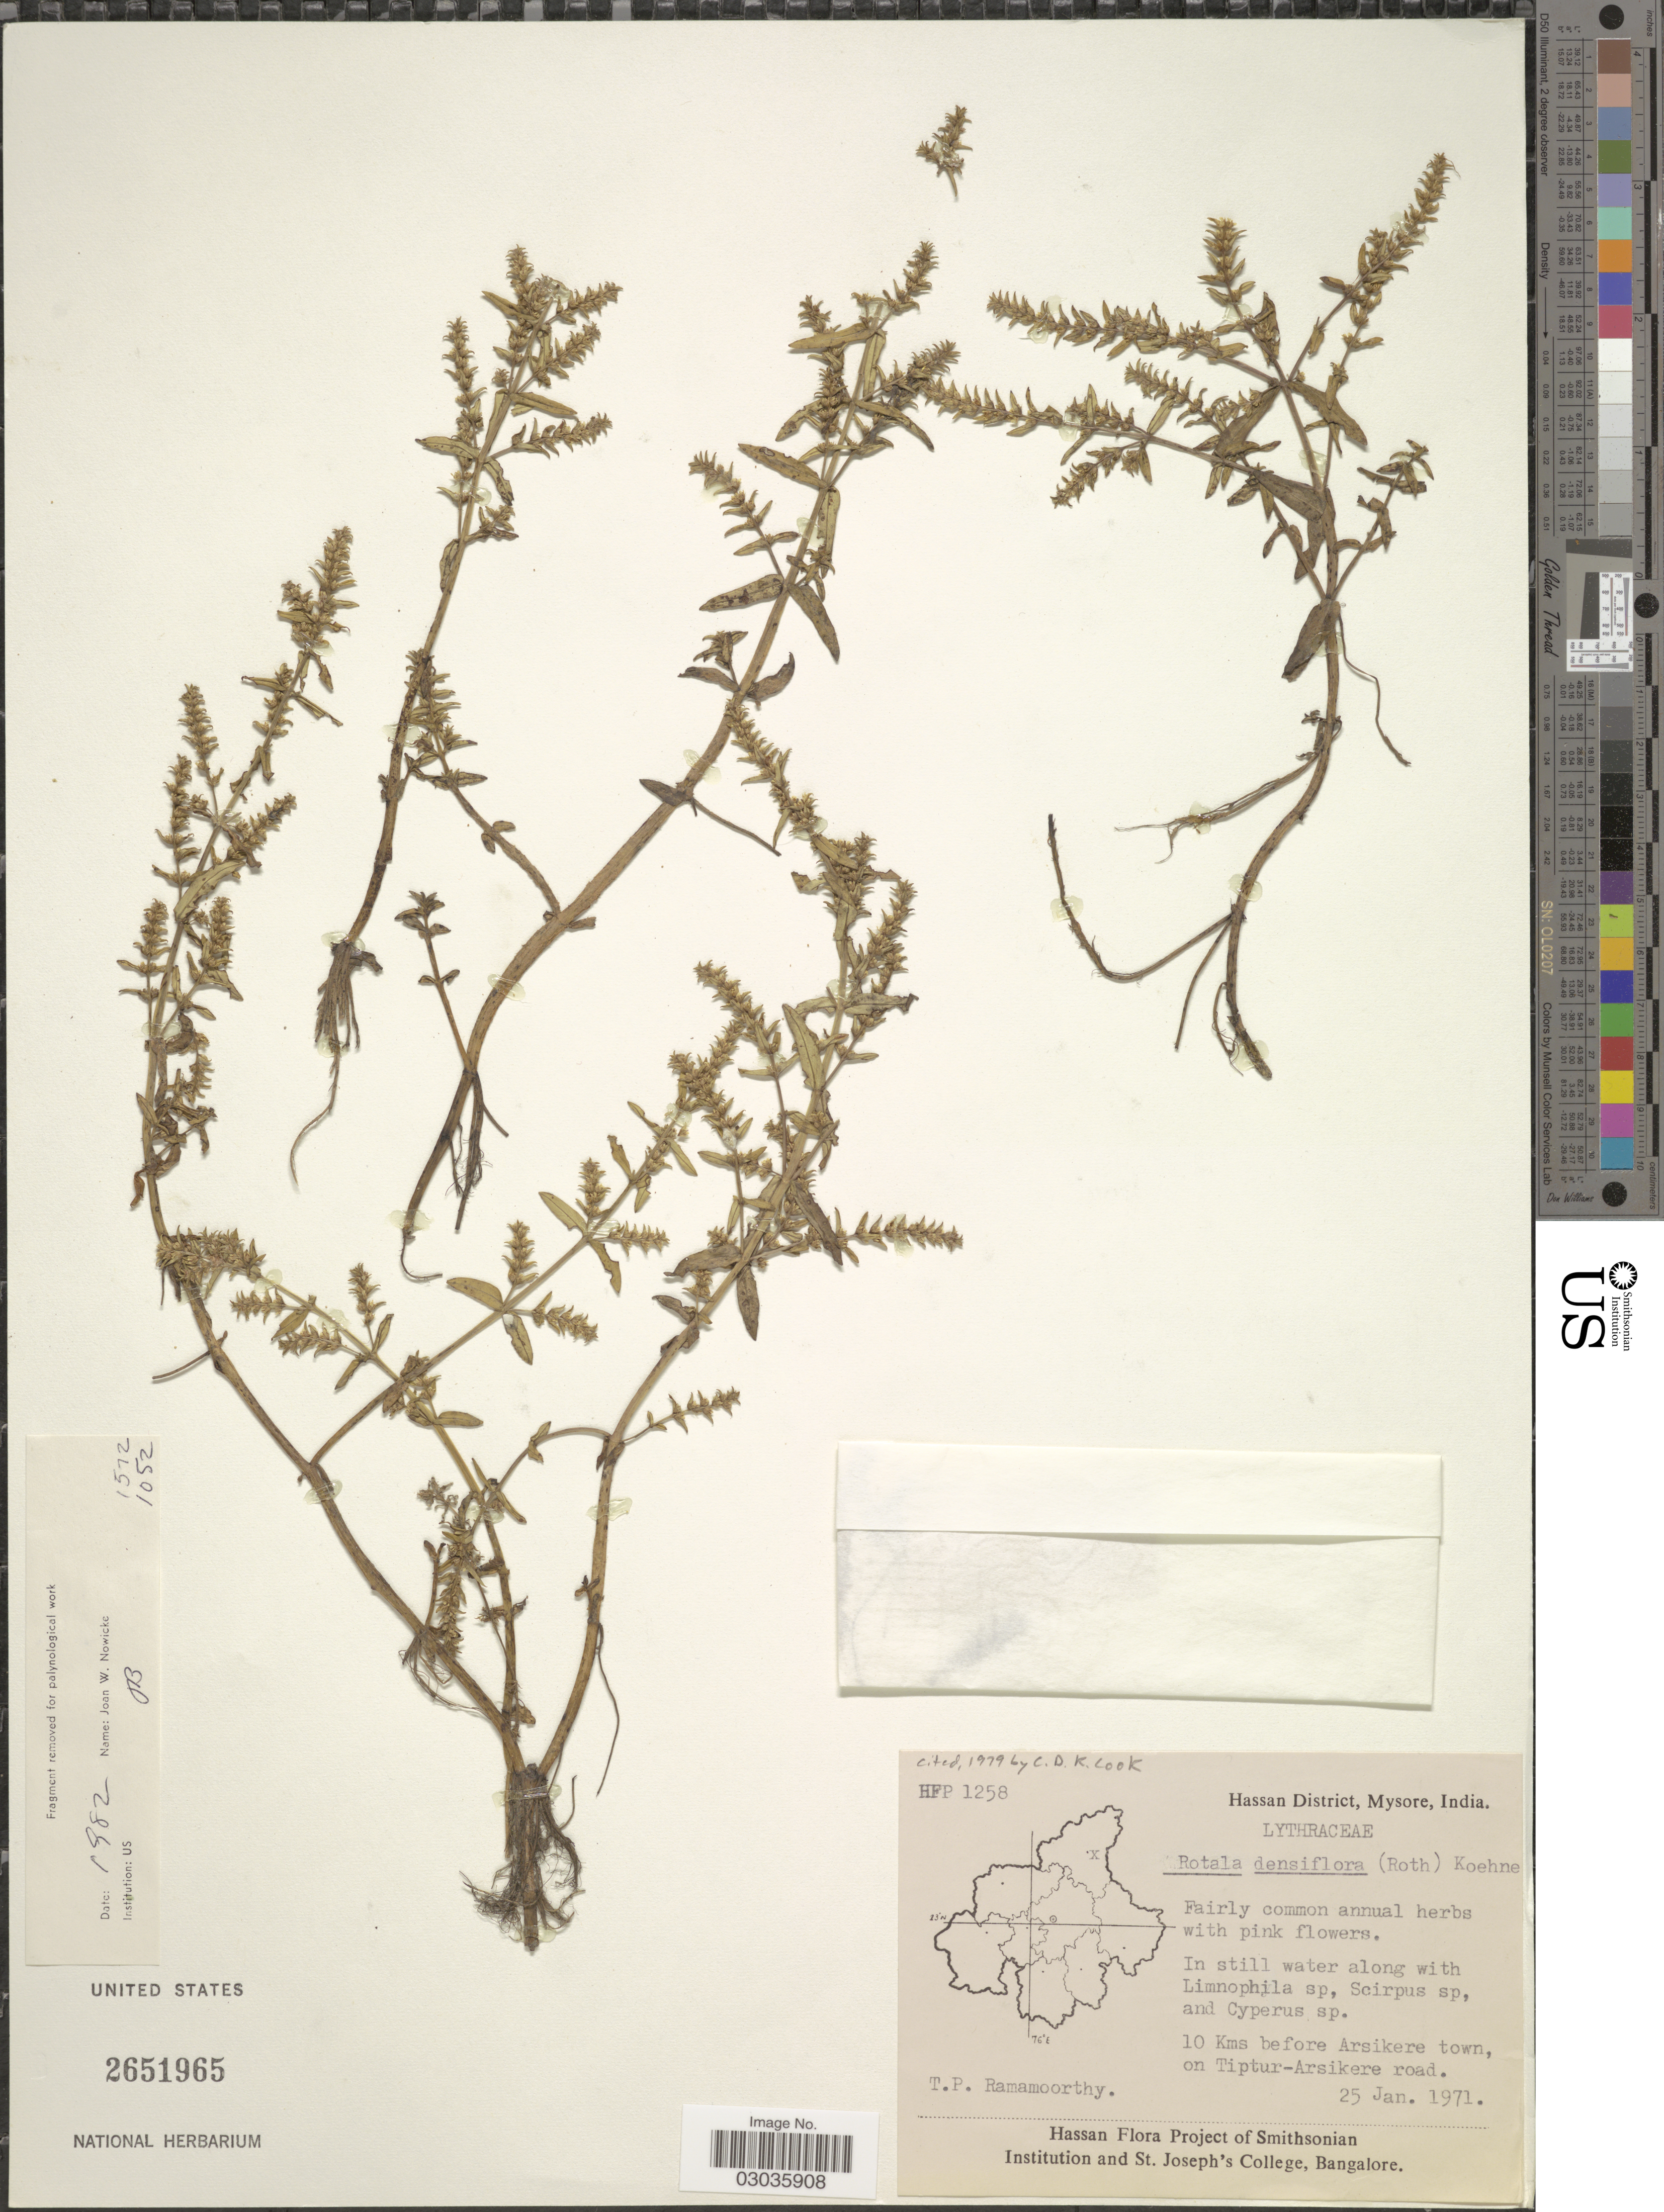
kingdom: Plantae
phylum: Tracheophyta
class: Magnoliopsida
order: Myrtales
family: Lythraceae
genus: Rotala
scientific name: Rotala densiflora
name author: (Roth) Koehne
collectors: T. P. Ramamoorthy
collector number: HFP1258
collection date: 1971-01-25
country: India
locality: Hassan District, Mysore, 10 Kms before Arsikere town, on Tiptur-Arsikere road.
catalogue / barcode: US 2651965